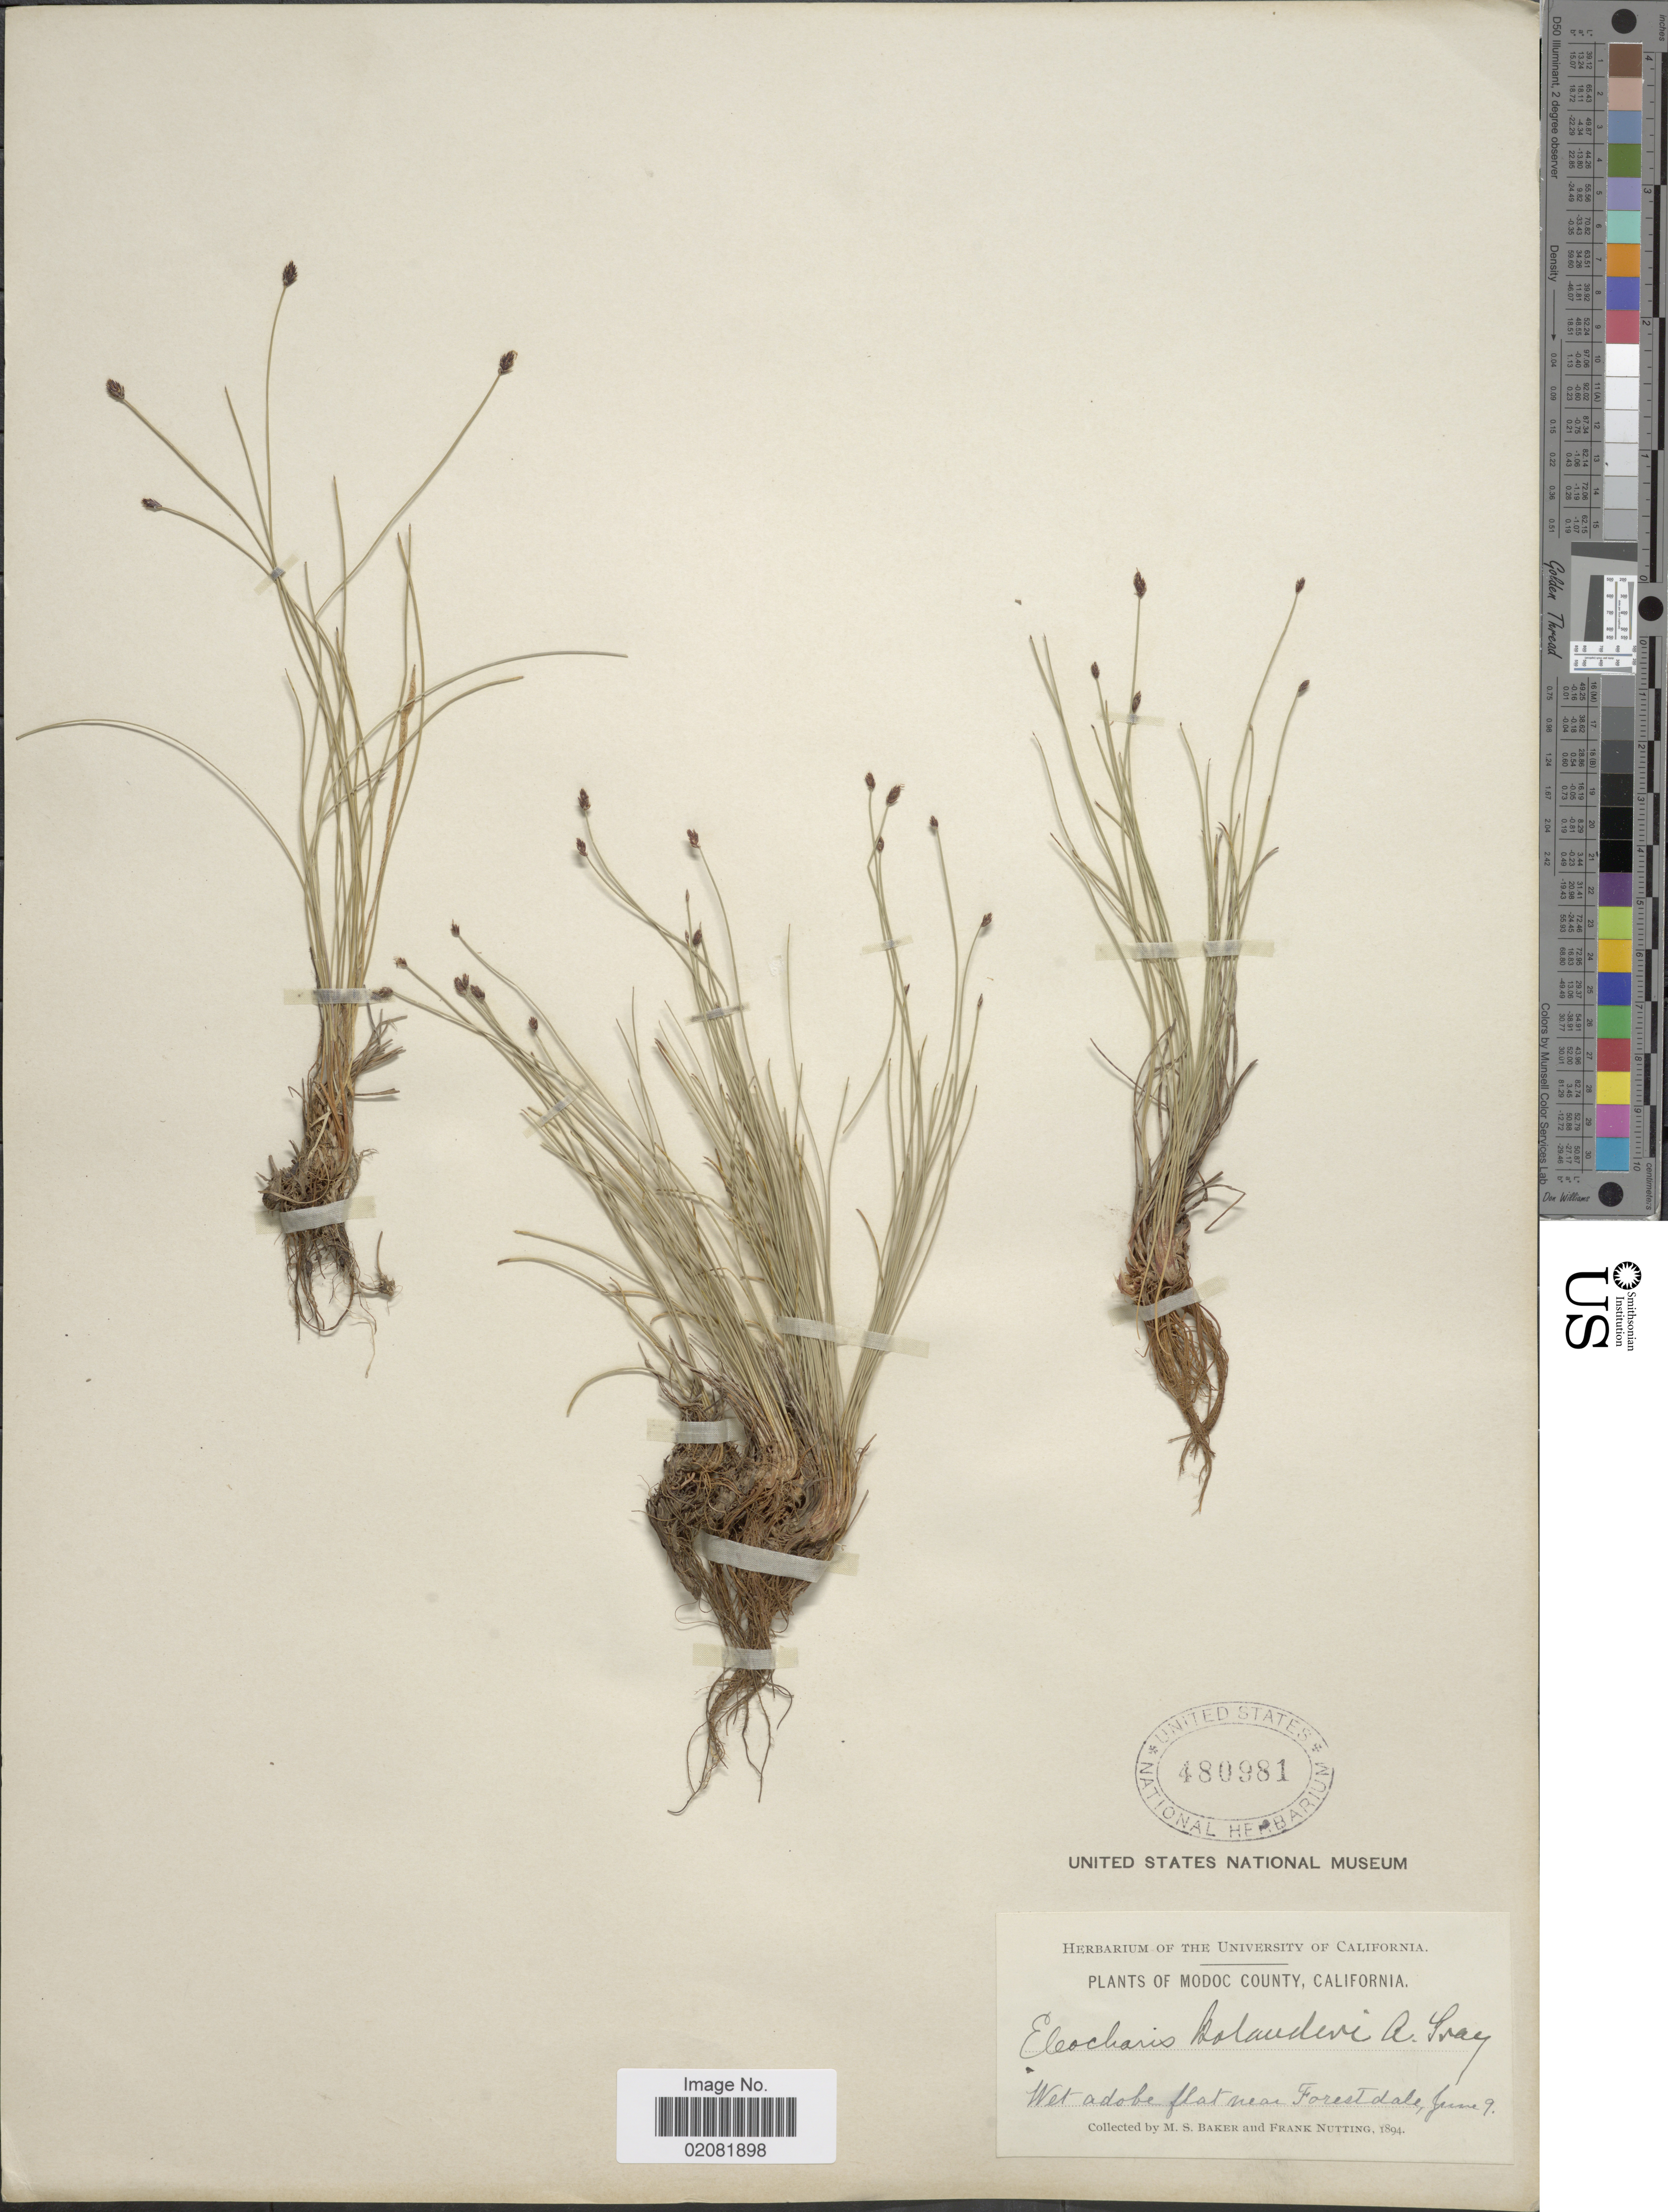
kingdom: Plantae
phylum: Tracheophyta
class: Liliopsida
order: Poales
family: Cyperaceae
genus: Eleocharis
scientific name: Eleocharis bolanderi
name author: A. Gray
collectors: M. S. Baker & F. Nutting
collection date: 1894-06-09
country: United States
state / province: California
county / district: Modoc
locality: Modoc County, Wet adope flat near Forest dale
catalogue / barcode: US 480981